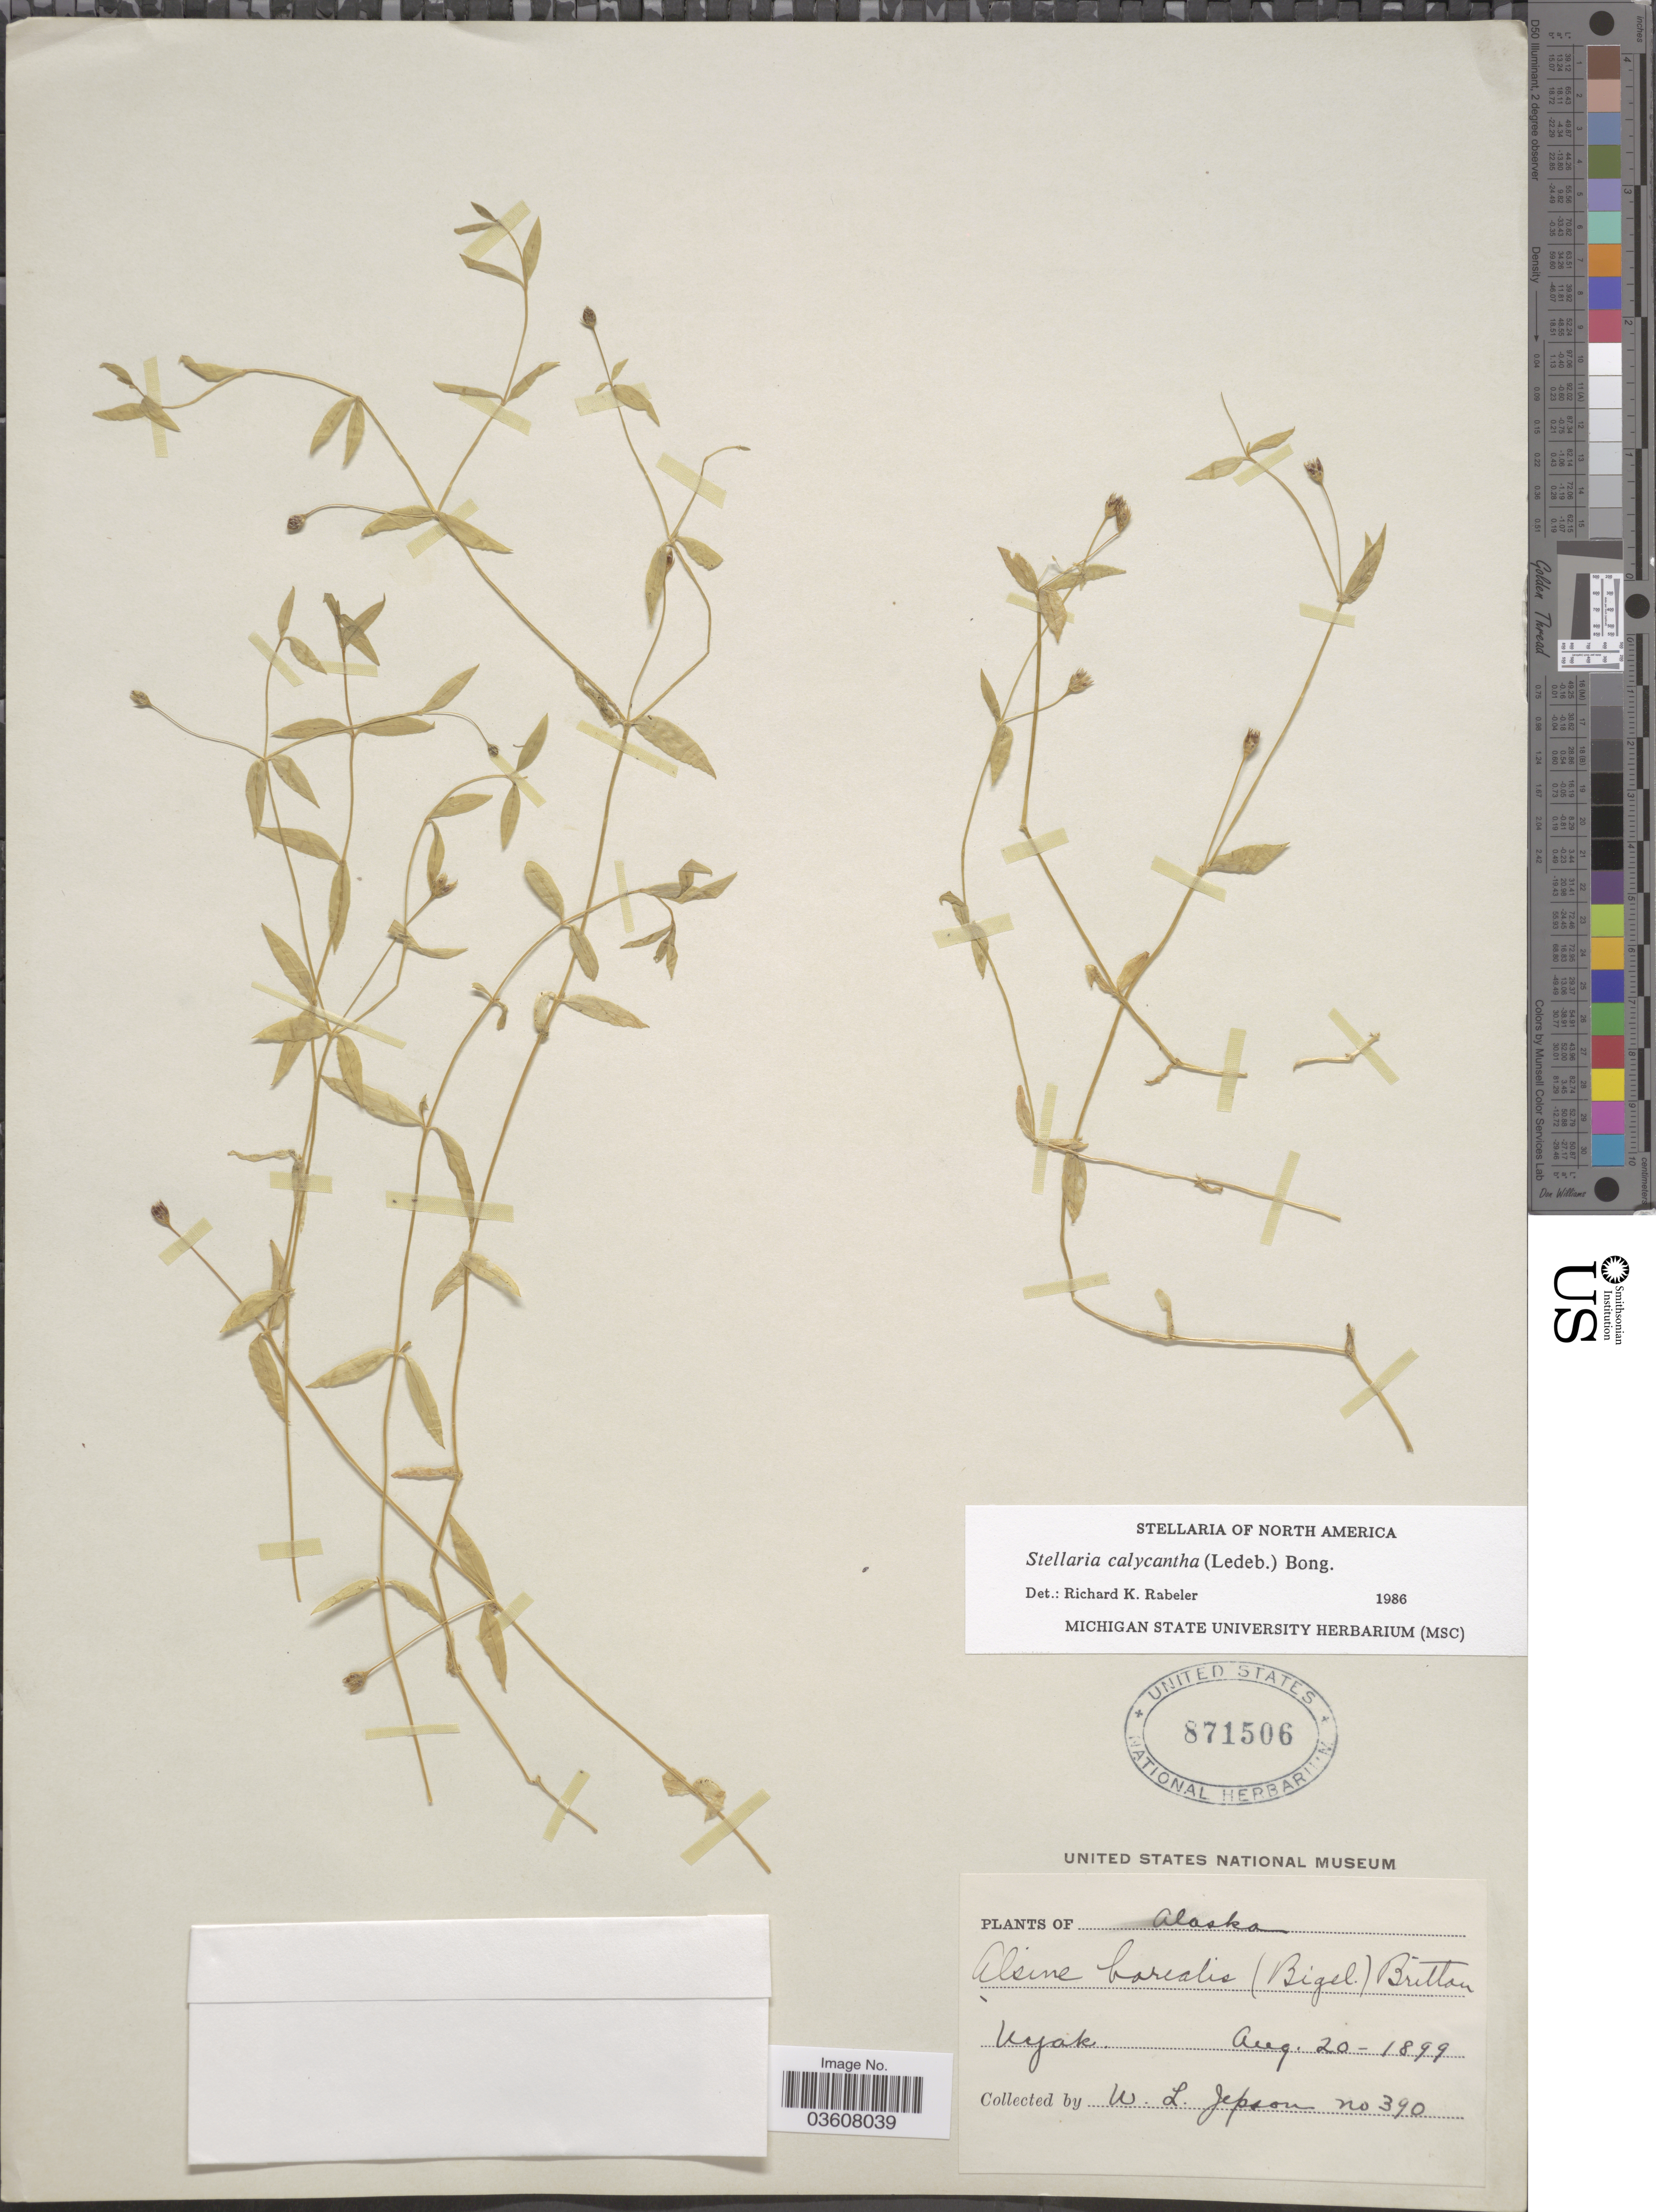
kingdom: Plantae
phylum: Tracheophyta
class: Magnoliopsida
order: Caryophyllales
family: Caryophyllaceae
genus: Stellaria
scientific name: Stellaria calycantha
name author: (Ledeb.) Bong.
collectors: W. L. Jepson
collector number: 390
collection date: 1899-08-20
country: United States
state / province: Alaska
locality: Nyak.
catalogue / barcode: US 871506